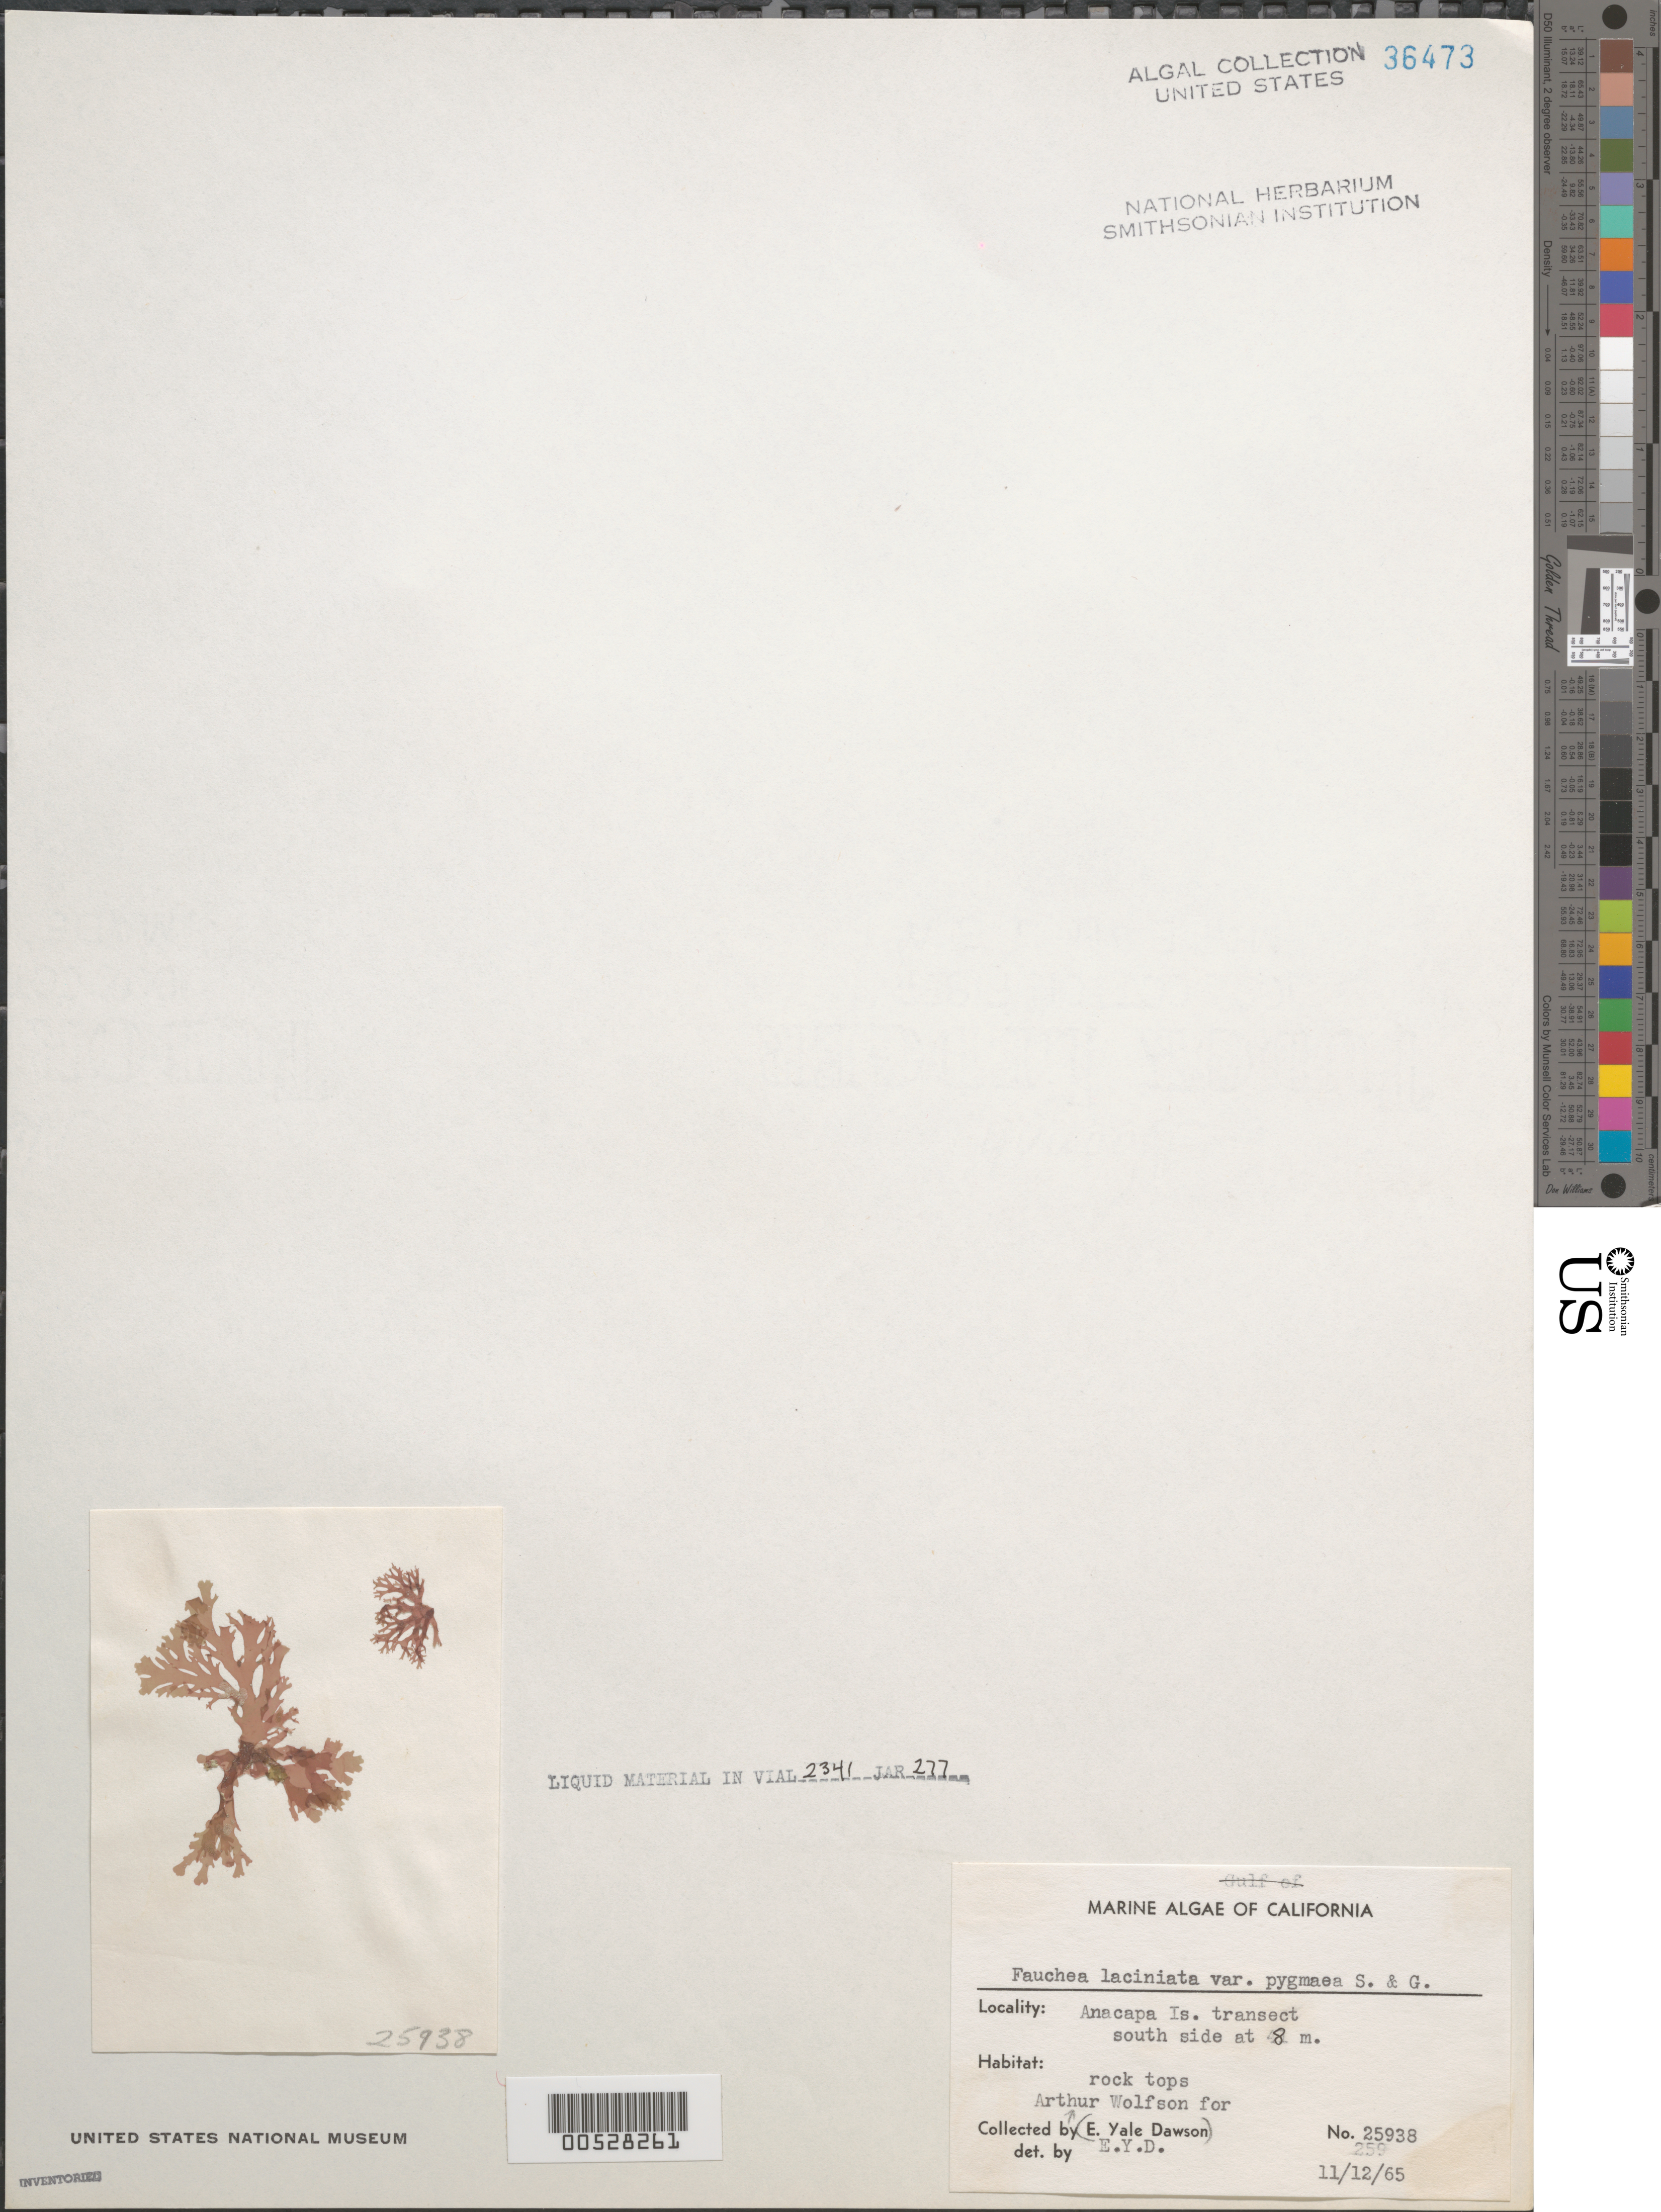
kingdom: Plantae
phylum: Rhodophyta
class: Florideophyceae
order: Rhodymeniales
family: Faucheaceae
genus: Gloiocladia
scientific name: Gloiocladia laciniata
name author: (J. Agardh) Rodríguez-Prieto & N. Sánchez in Rodríguez-Prieto et al.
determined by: Algae name updating Project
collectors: A. Wolfson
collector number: EYD 25938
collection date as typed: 12 Nov 1965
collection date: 1965-11-12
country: United States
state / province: California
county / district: Ventura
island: Anacapa Island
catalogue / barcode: US 36473